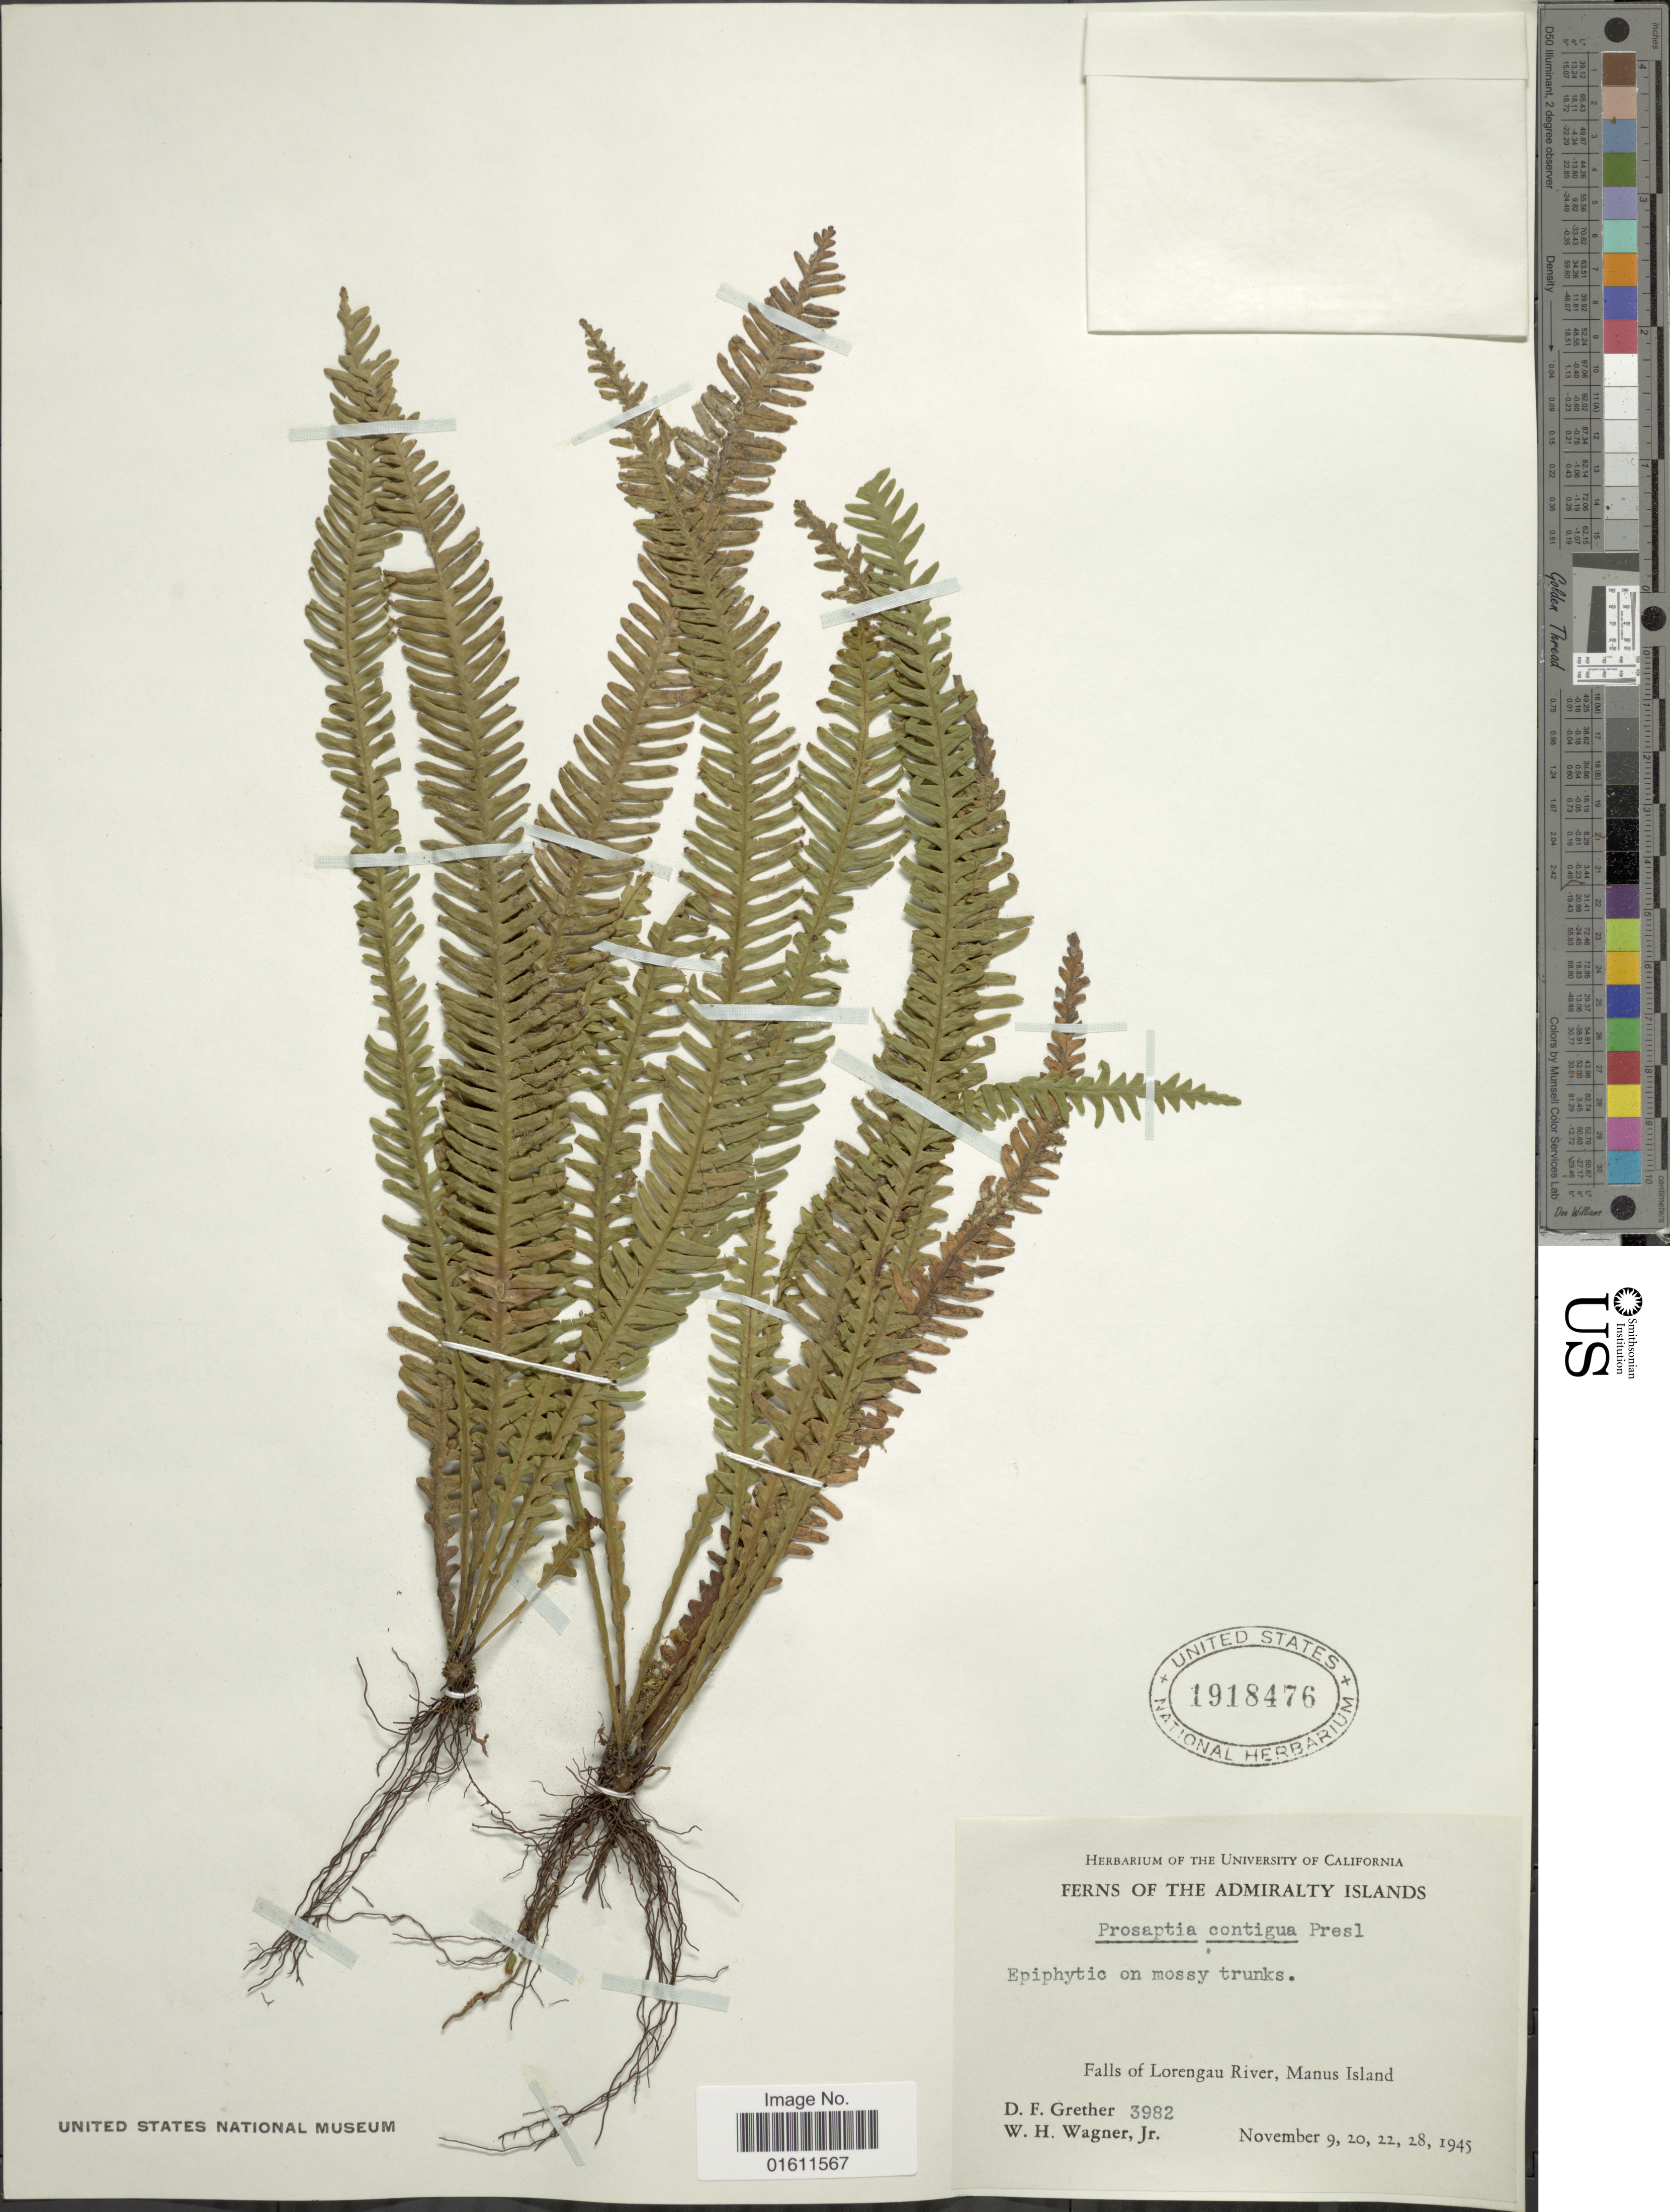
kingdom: Plantae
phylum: Tracheophyta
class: Polypodiopsida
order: Polypodiales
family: Polypodiaceae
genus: Prosaptia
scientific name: Prosaptia contigua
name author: (G. Forst.) Presl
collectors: D. F. Grether & W. H. Wagner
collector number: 3982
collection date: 1945-11-09/1945-11-28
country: Papua New Guinea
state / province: Manus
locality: Admiralty Islands, Falls of Lorengau River.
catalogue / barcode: US 1918476